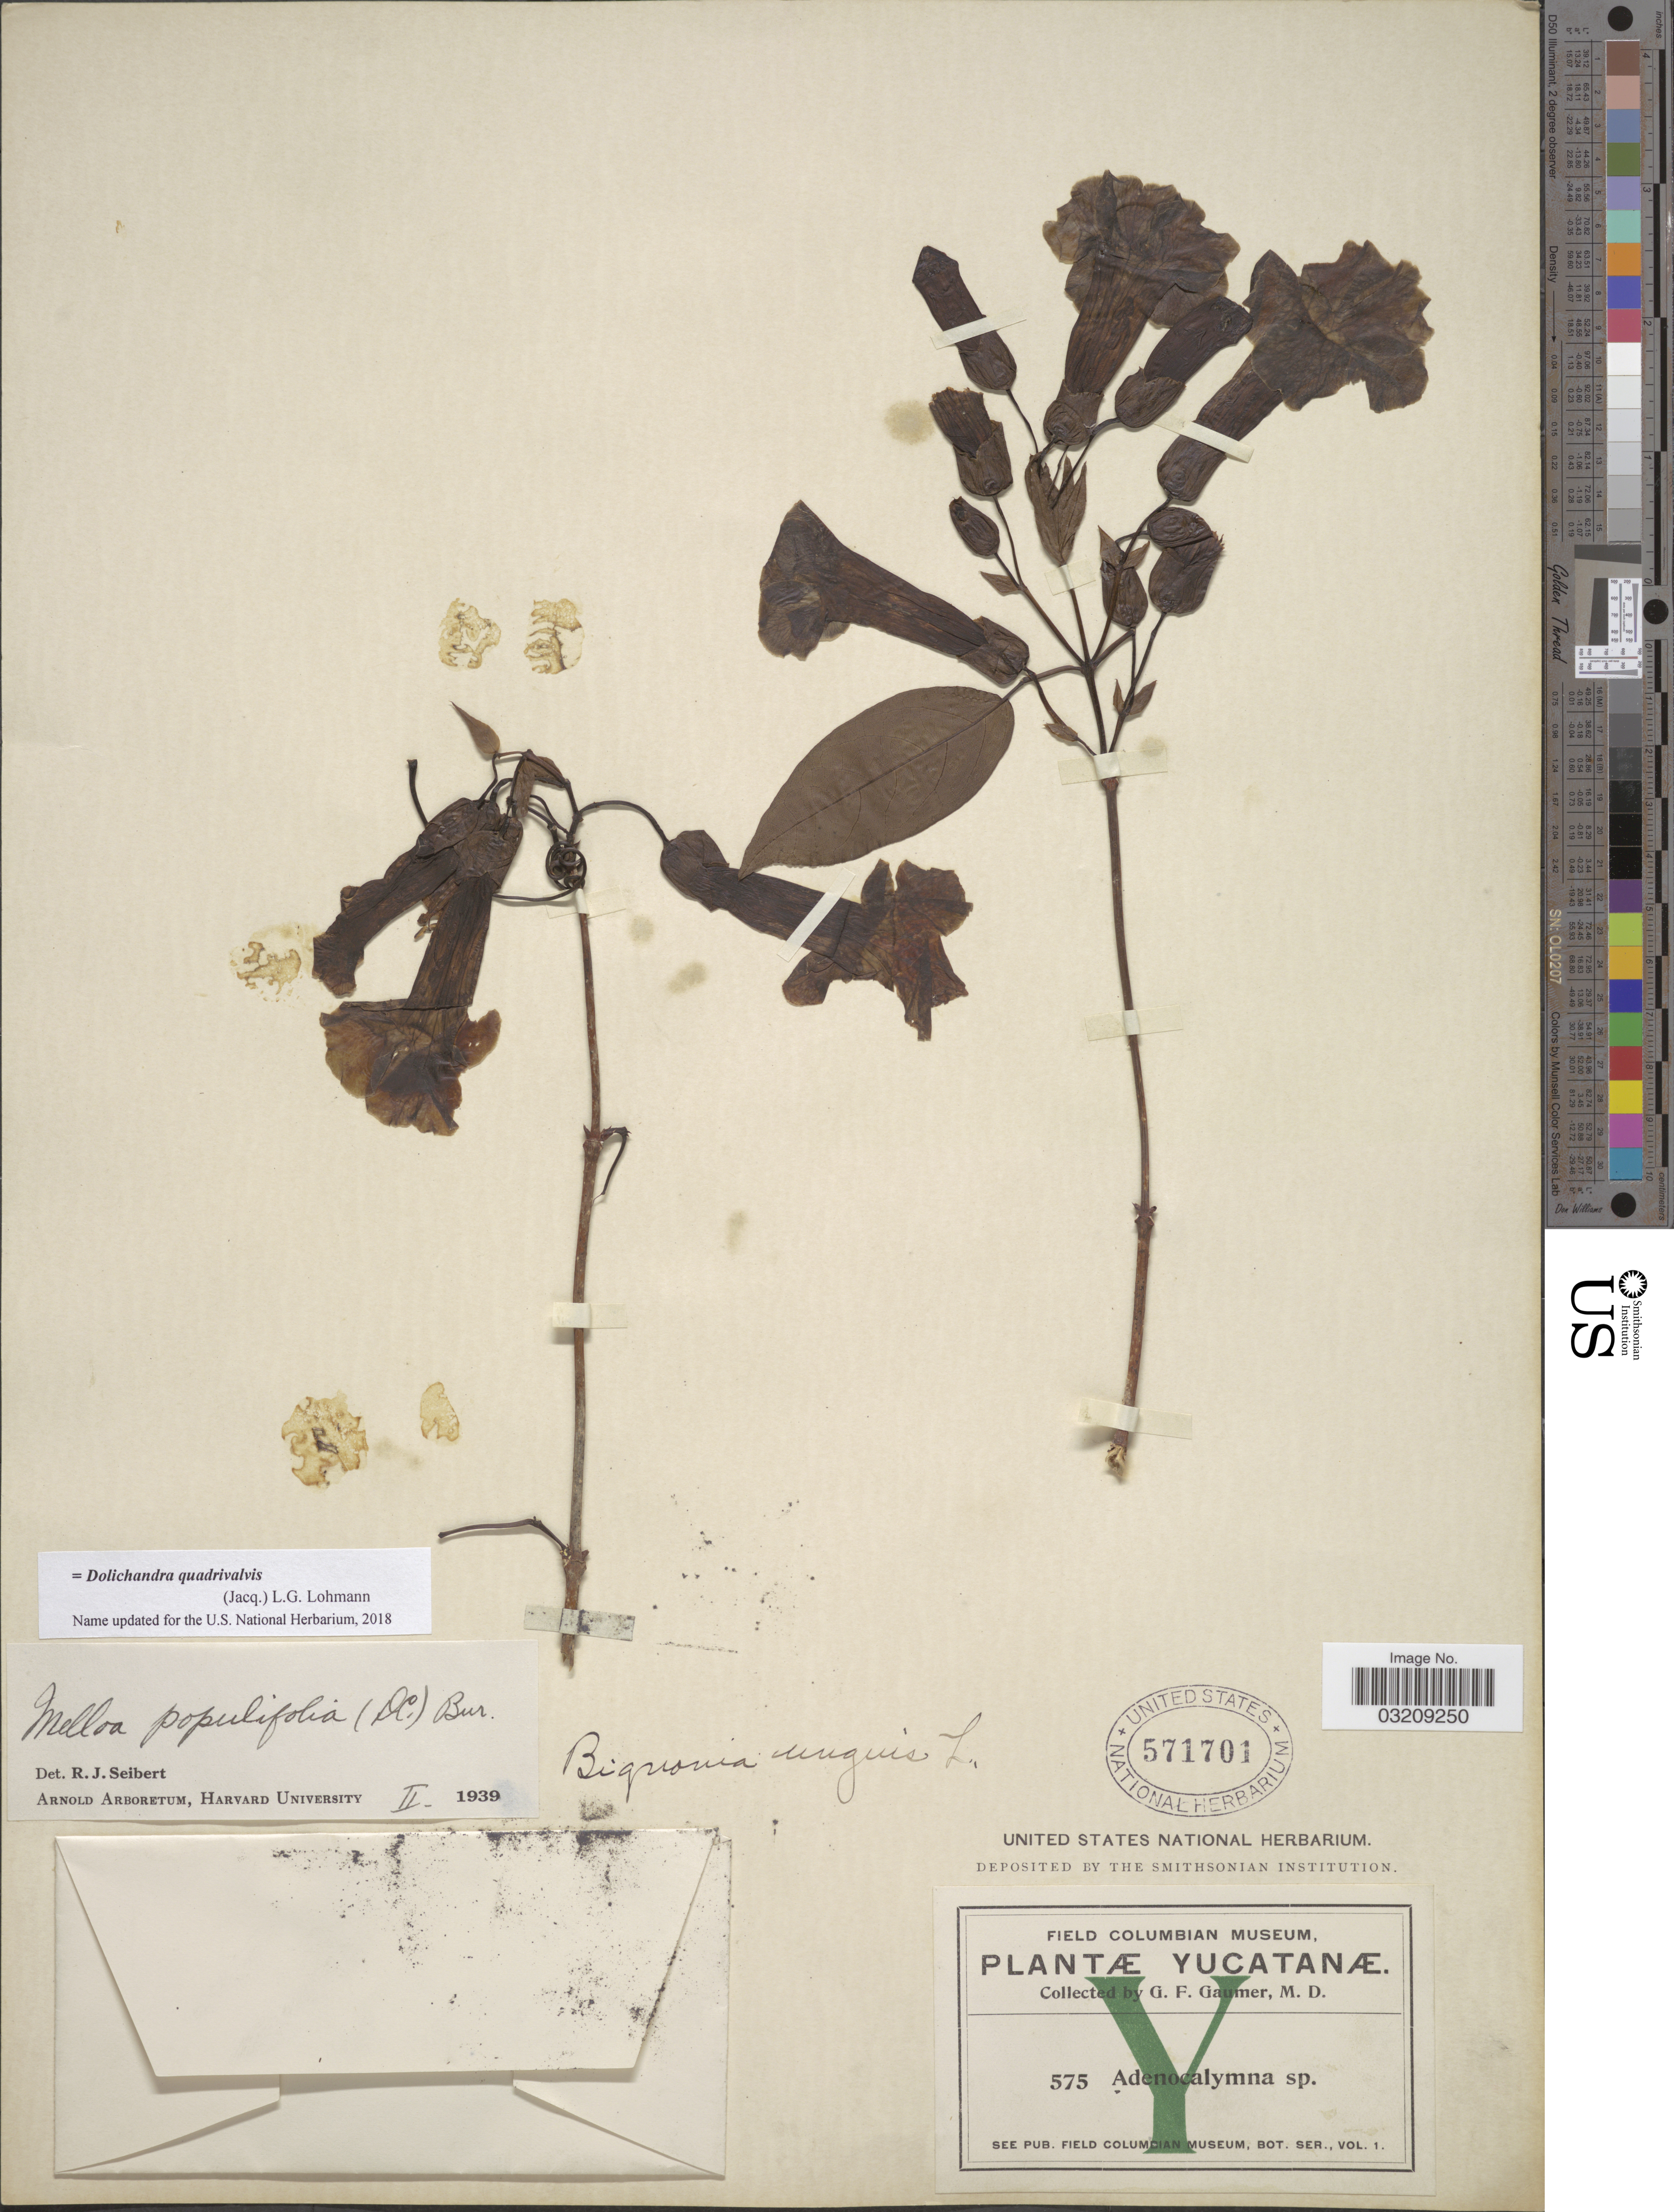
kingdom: Plantae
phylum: Tracheophyta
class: Magnoliopsida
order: Lamiales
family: Bignoniaceae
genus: Dolichandra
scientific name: Dolichandra quadrivalvis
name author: (Jacq.) L.G. Lohmann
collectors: G. F. Gaumer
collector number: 575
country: Mexico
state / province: Yucatán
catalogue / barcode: US 571701